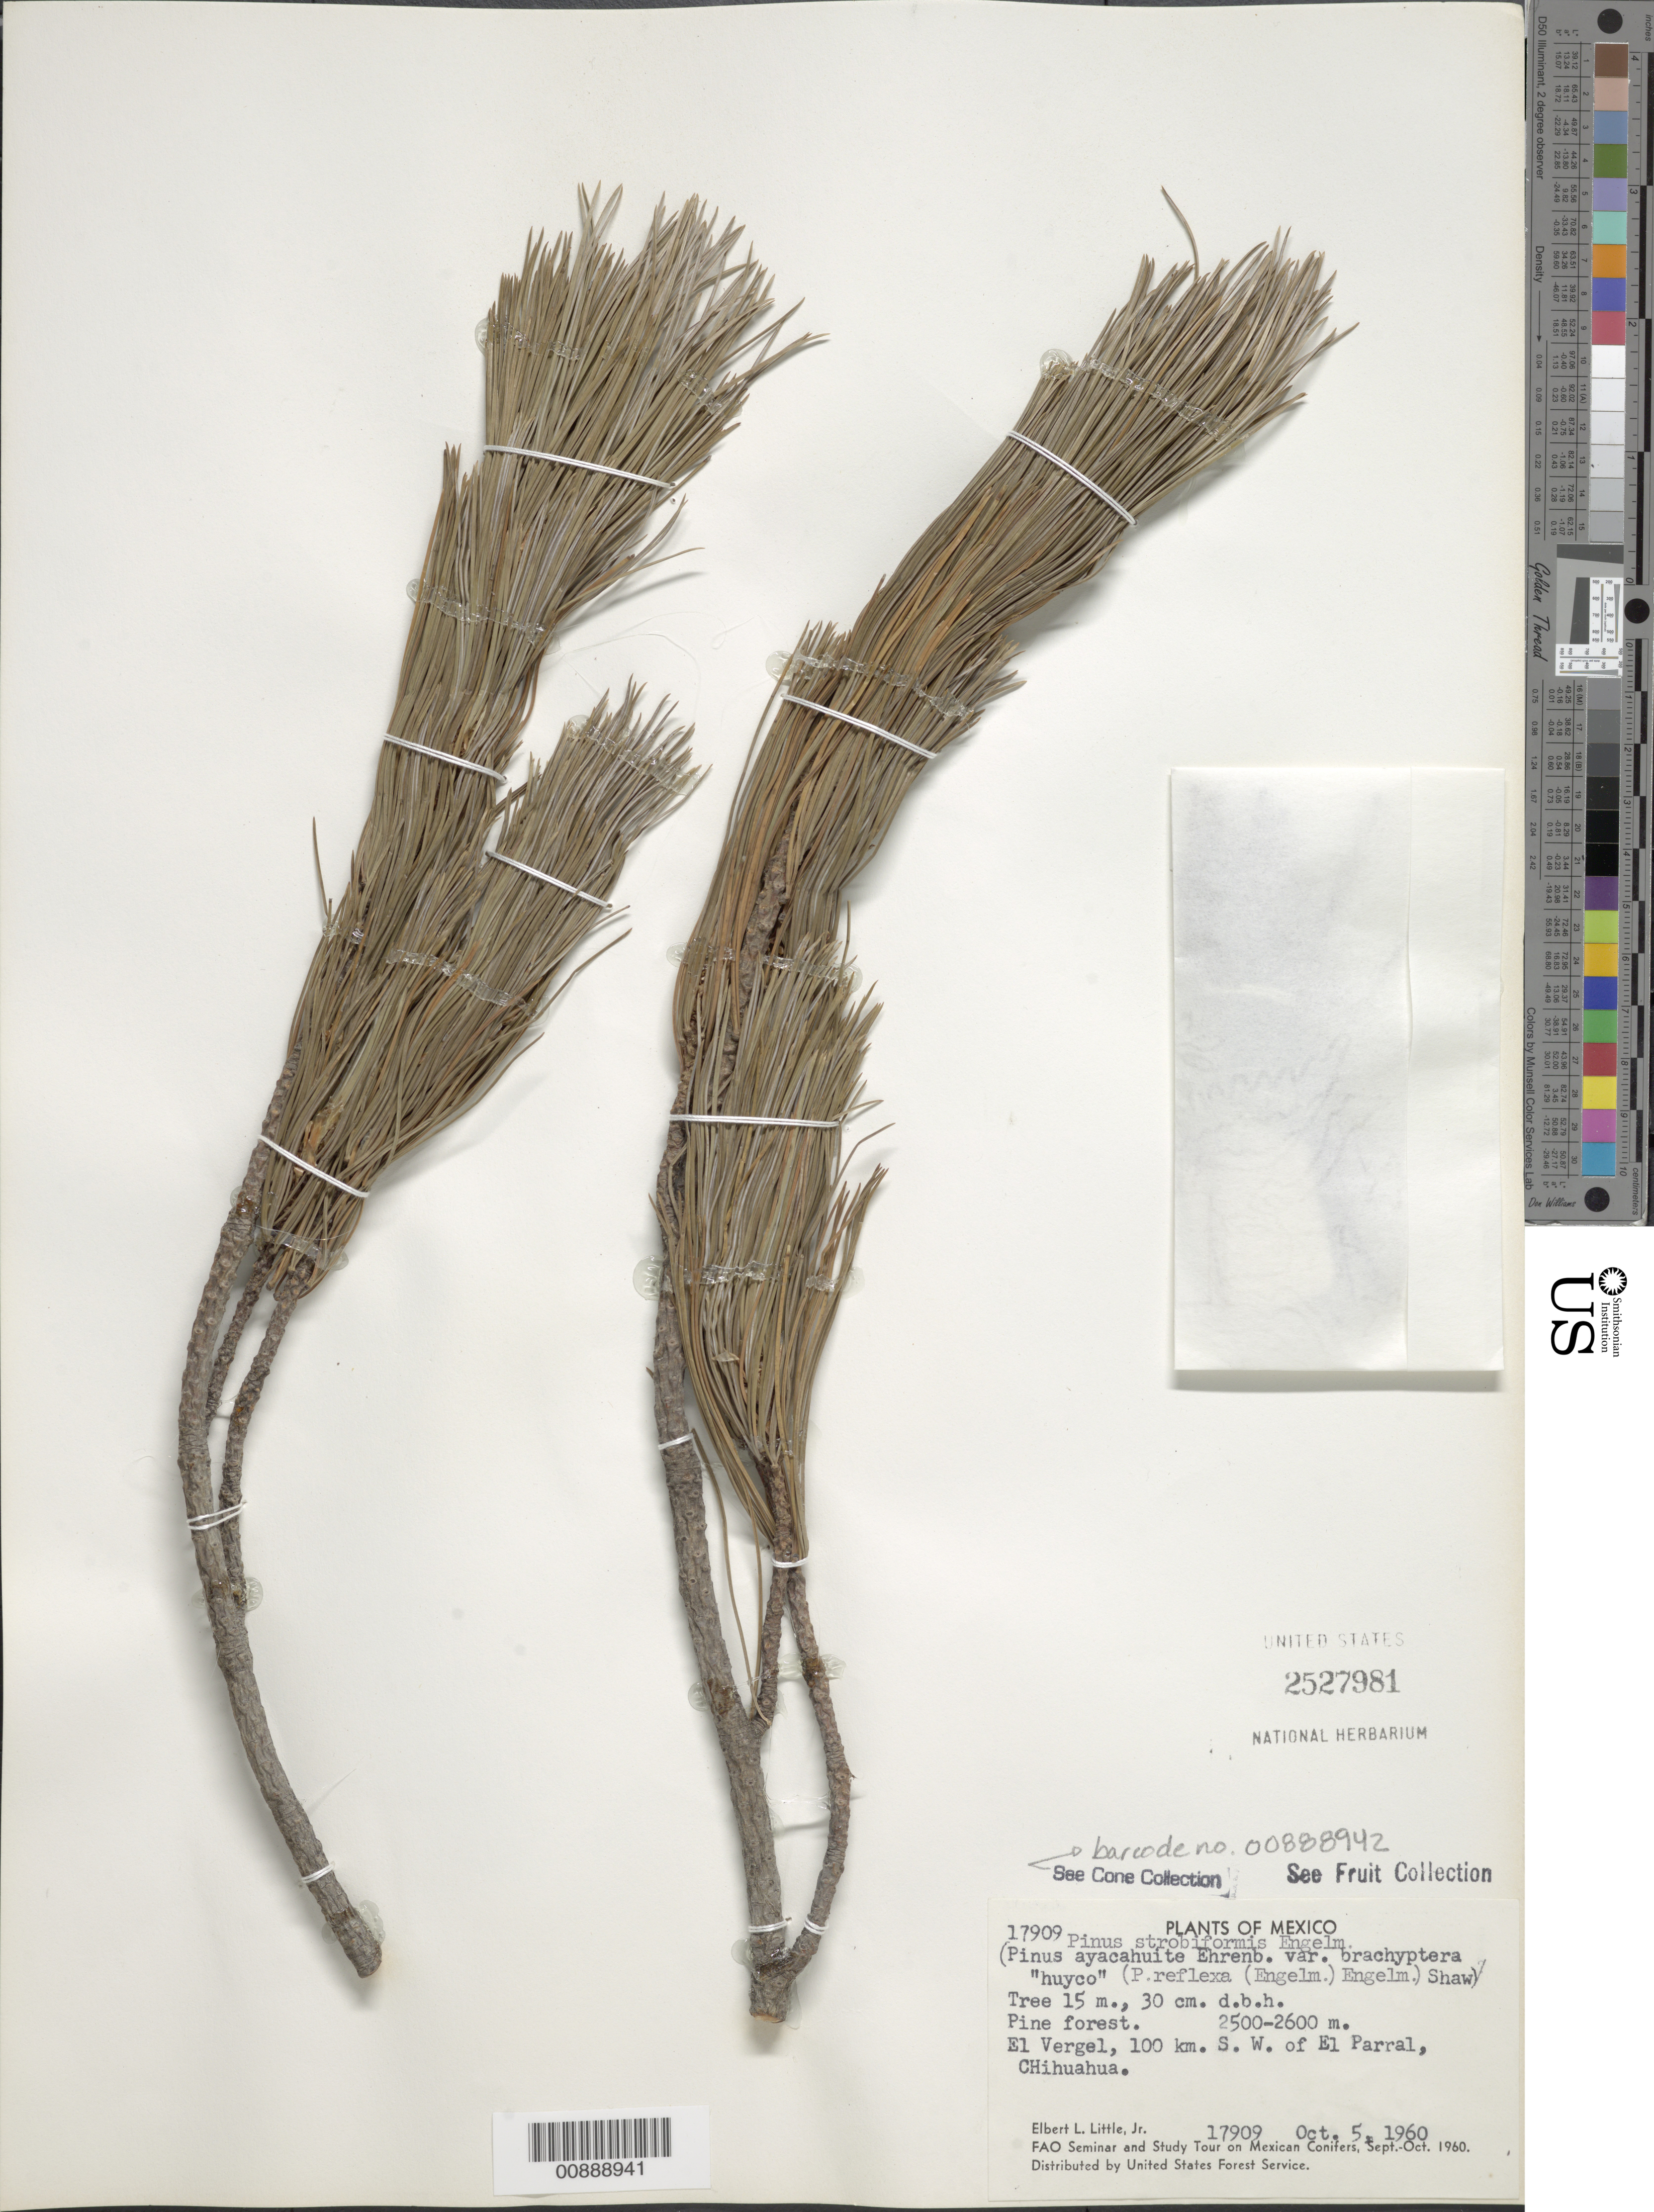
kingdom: Plantae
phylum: Tracheophyta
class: Pinopsida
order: Pinales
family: Pinaceae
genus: Pinus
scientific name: Pinus strobiformis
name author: Engelm.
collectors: E. L. Little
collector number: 17909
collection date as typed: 05 Oct 1960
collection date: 1960-10-05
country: Mexico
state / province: Chihuahua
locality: El Vergel, 100 km. SW of El Parral, Chihuahua.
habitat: Pine forest.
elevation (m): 2600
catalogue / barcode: US 2527981